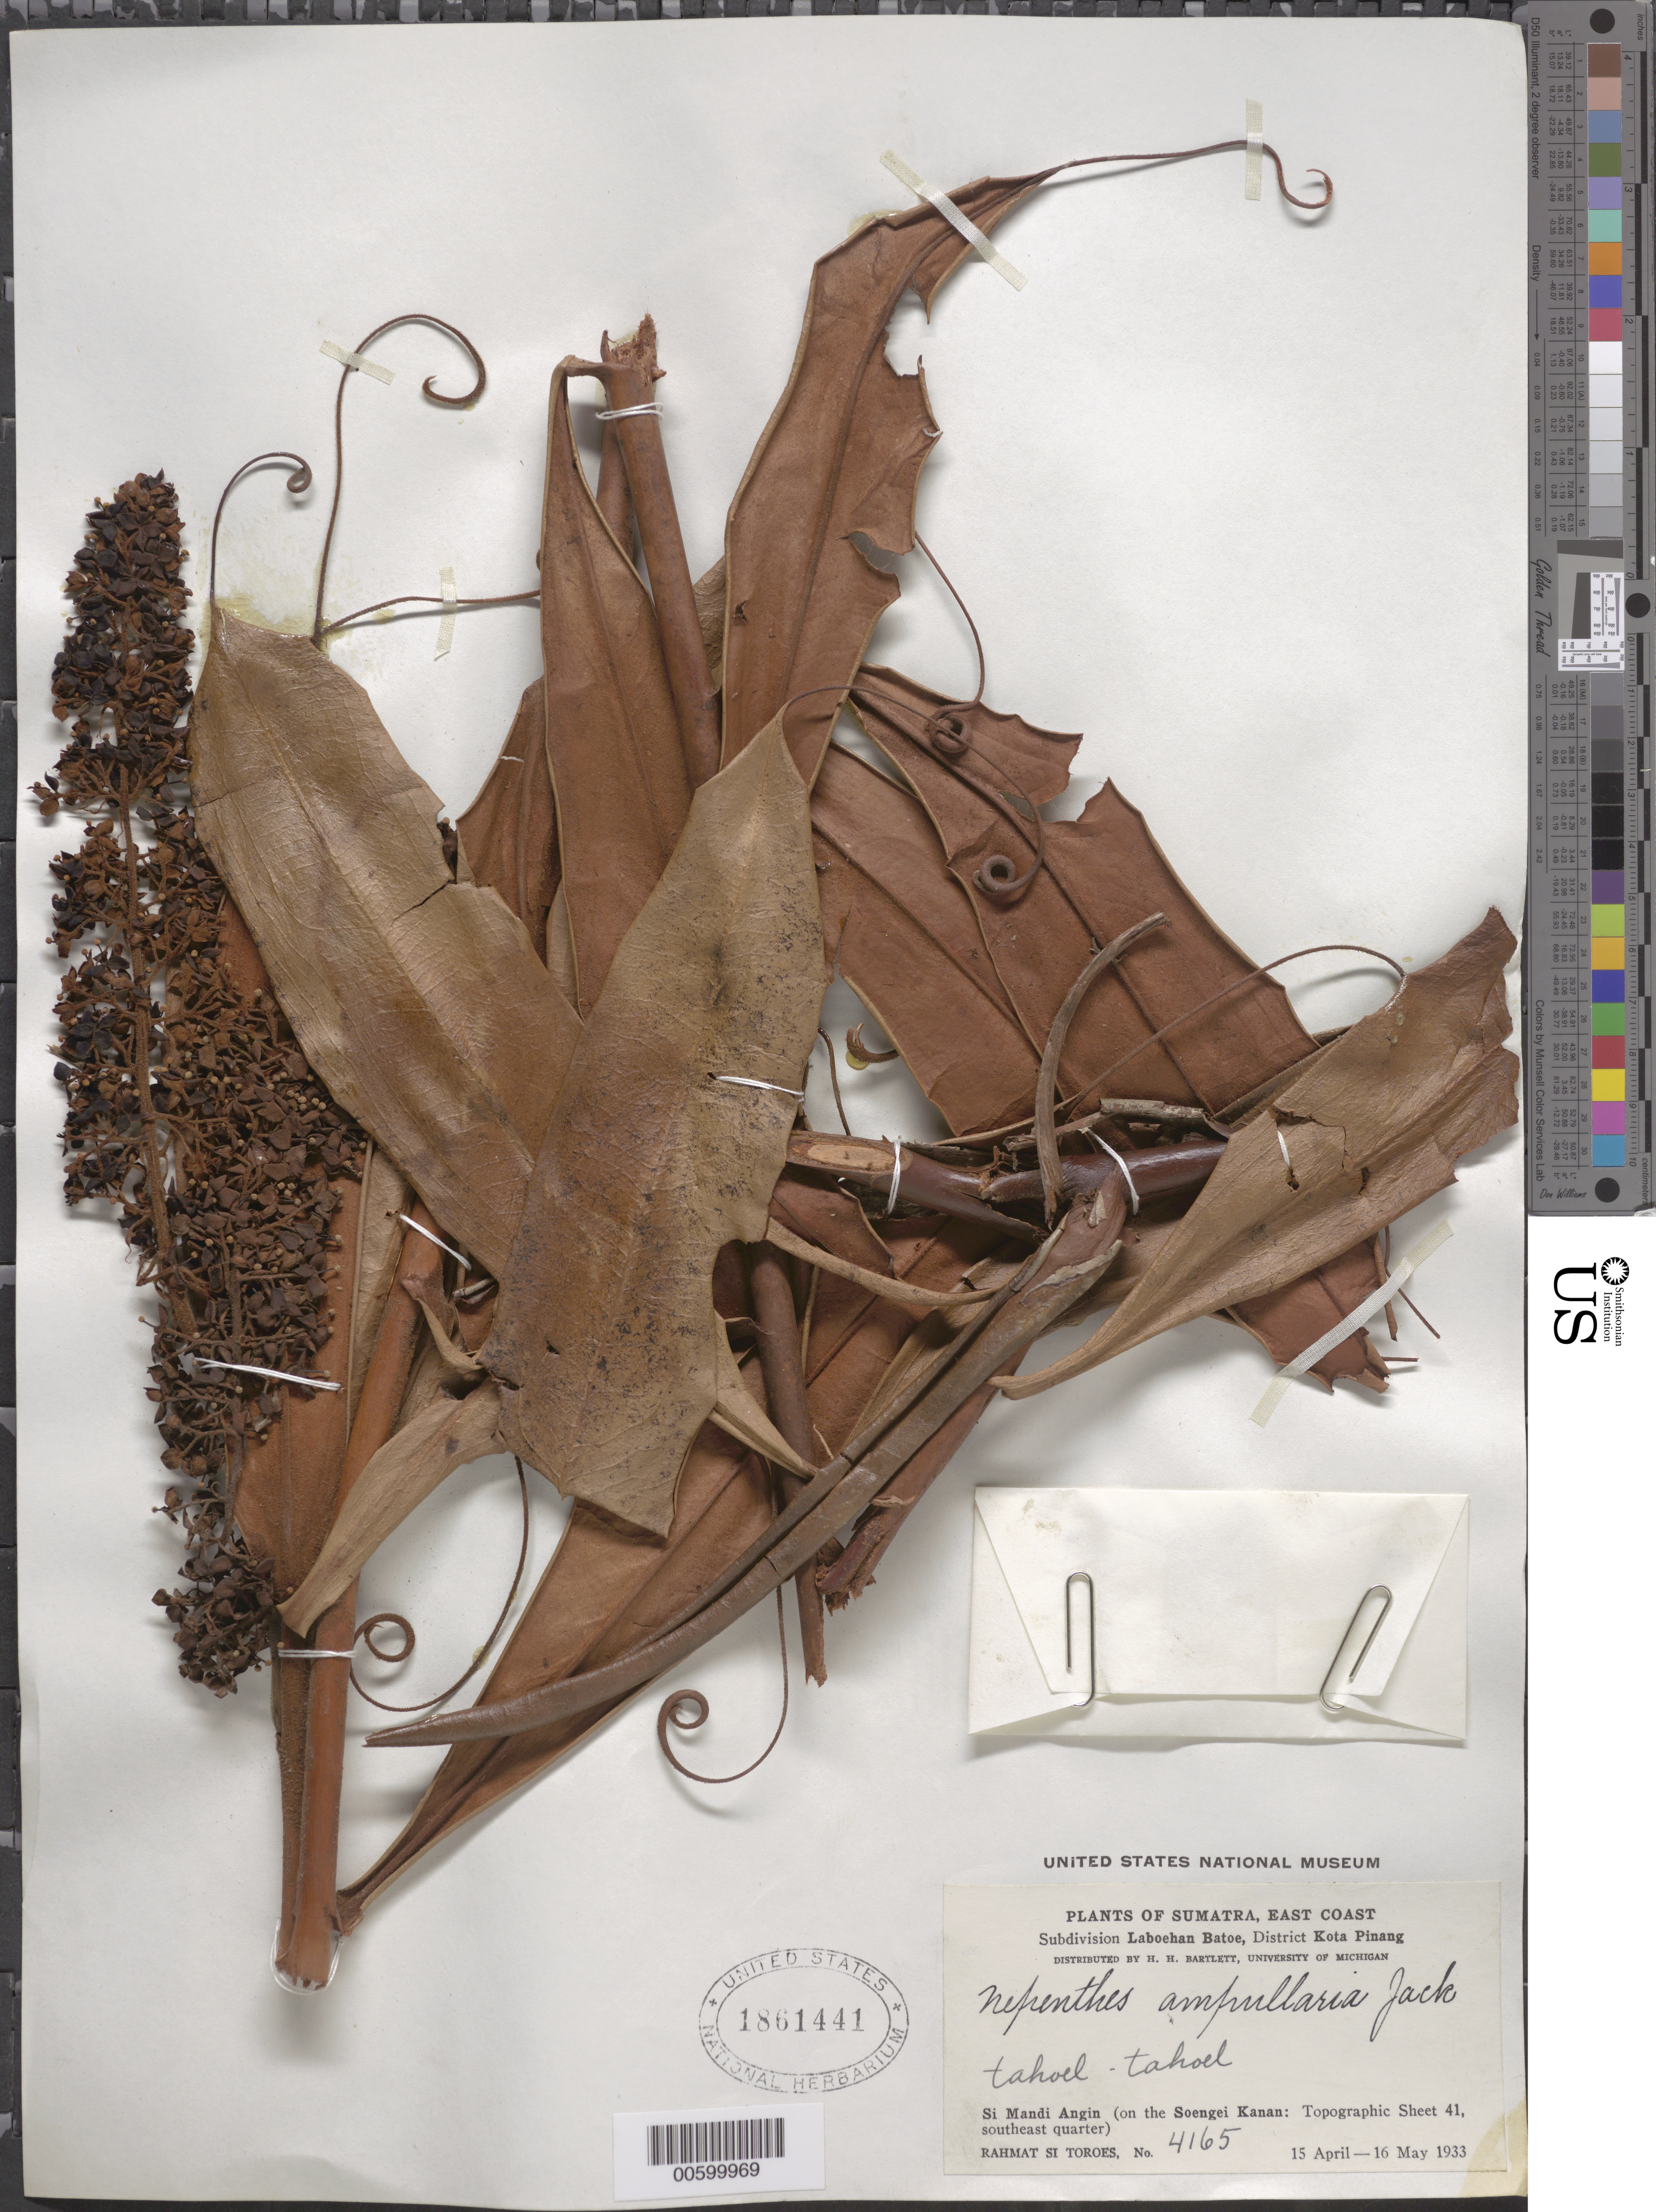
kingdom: Plantae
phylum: Tracheophyta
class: Magnoliopsida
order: Caryophyllales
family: Nepenthaceae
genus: Nepenthes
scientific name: Nepenthes ampullaria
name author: Jack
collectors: Rahmat Si Boeea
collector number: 4165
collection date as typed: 15 Apr 1933 to 16 May 1933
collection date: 1933-04-15/1933-05-16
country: Indonesia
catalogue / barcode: US 1861441